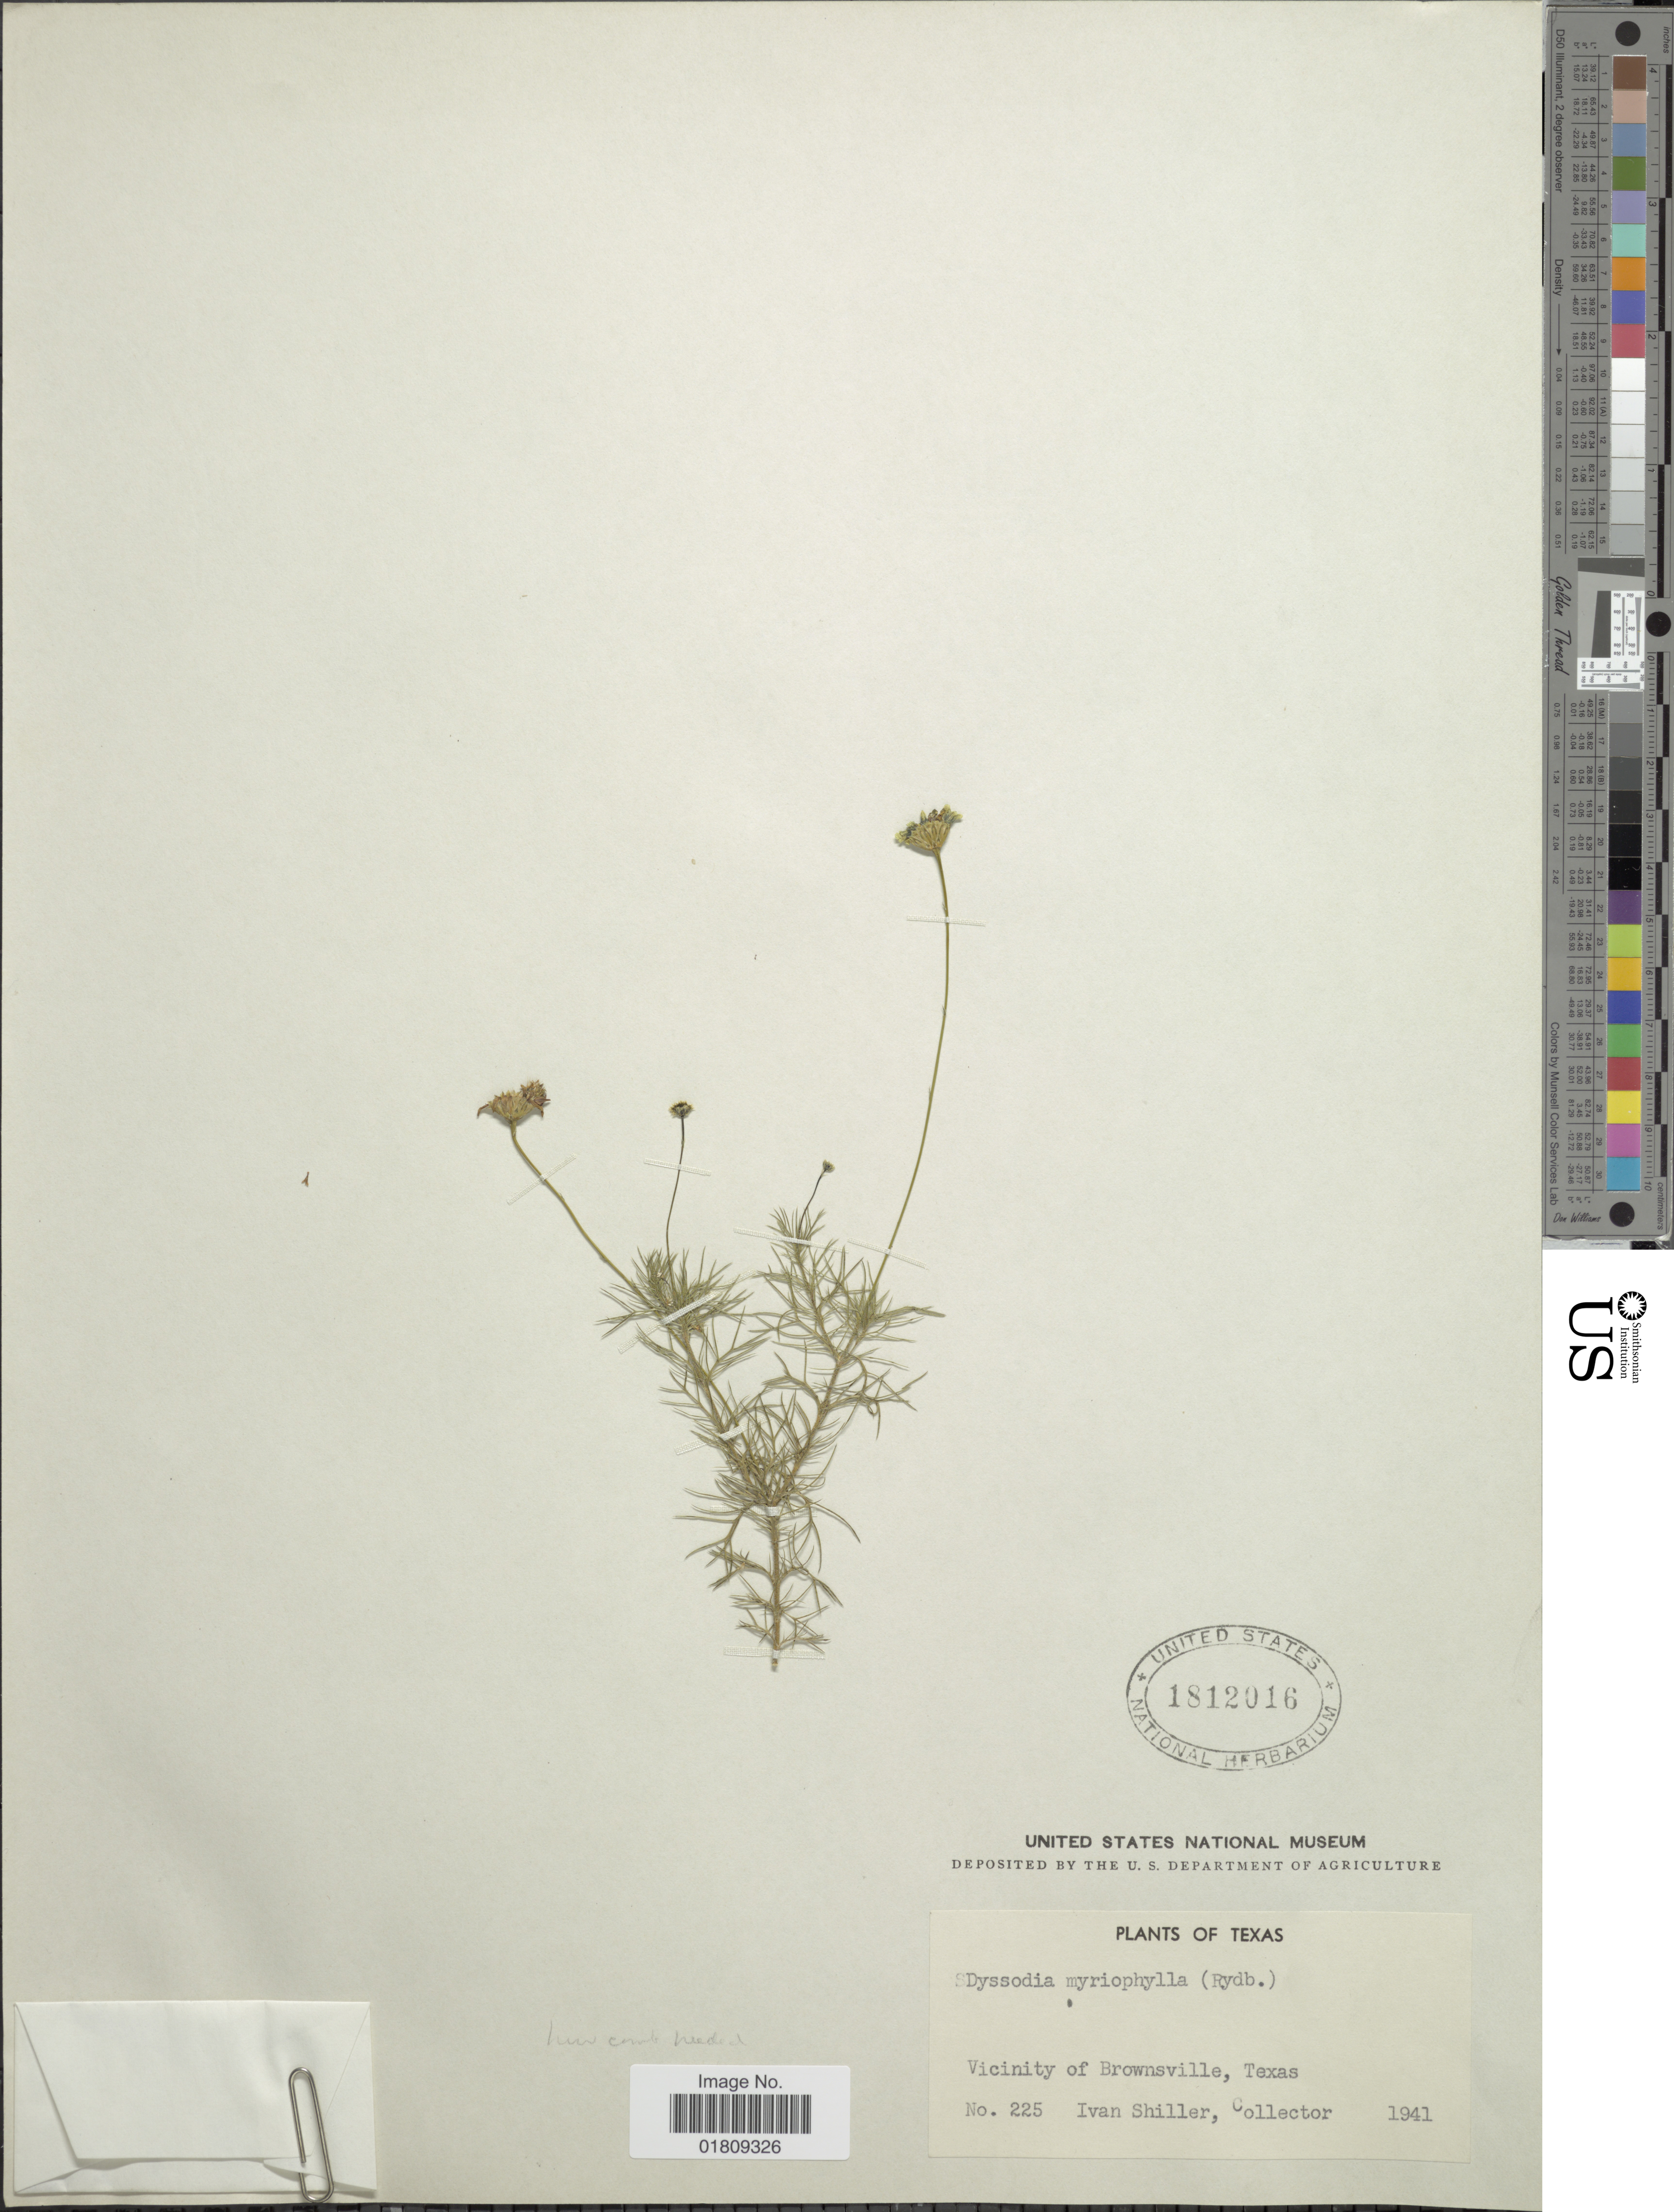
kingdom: Plantae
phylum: Tracheophyta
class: Magnoliopsida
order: Asterales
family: Asteraceae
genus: Dyssodia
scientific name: Dyssodia myriophylla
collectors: I. Shiller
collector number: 225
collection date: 1941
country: United States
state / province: Texas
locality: Vicinity of Brownsville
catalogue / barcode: US 1812016